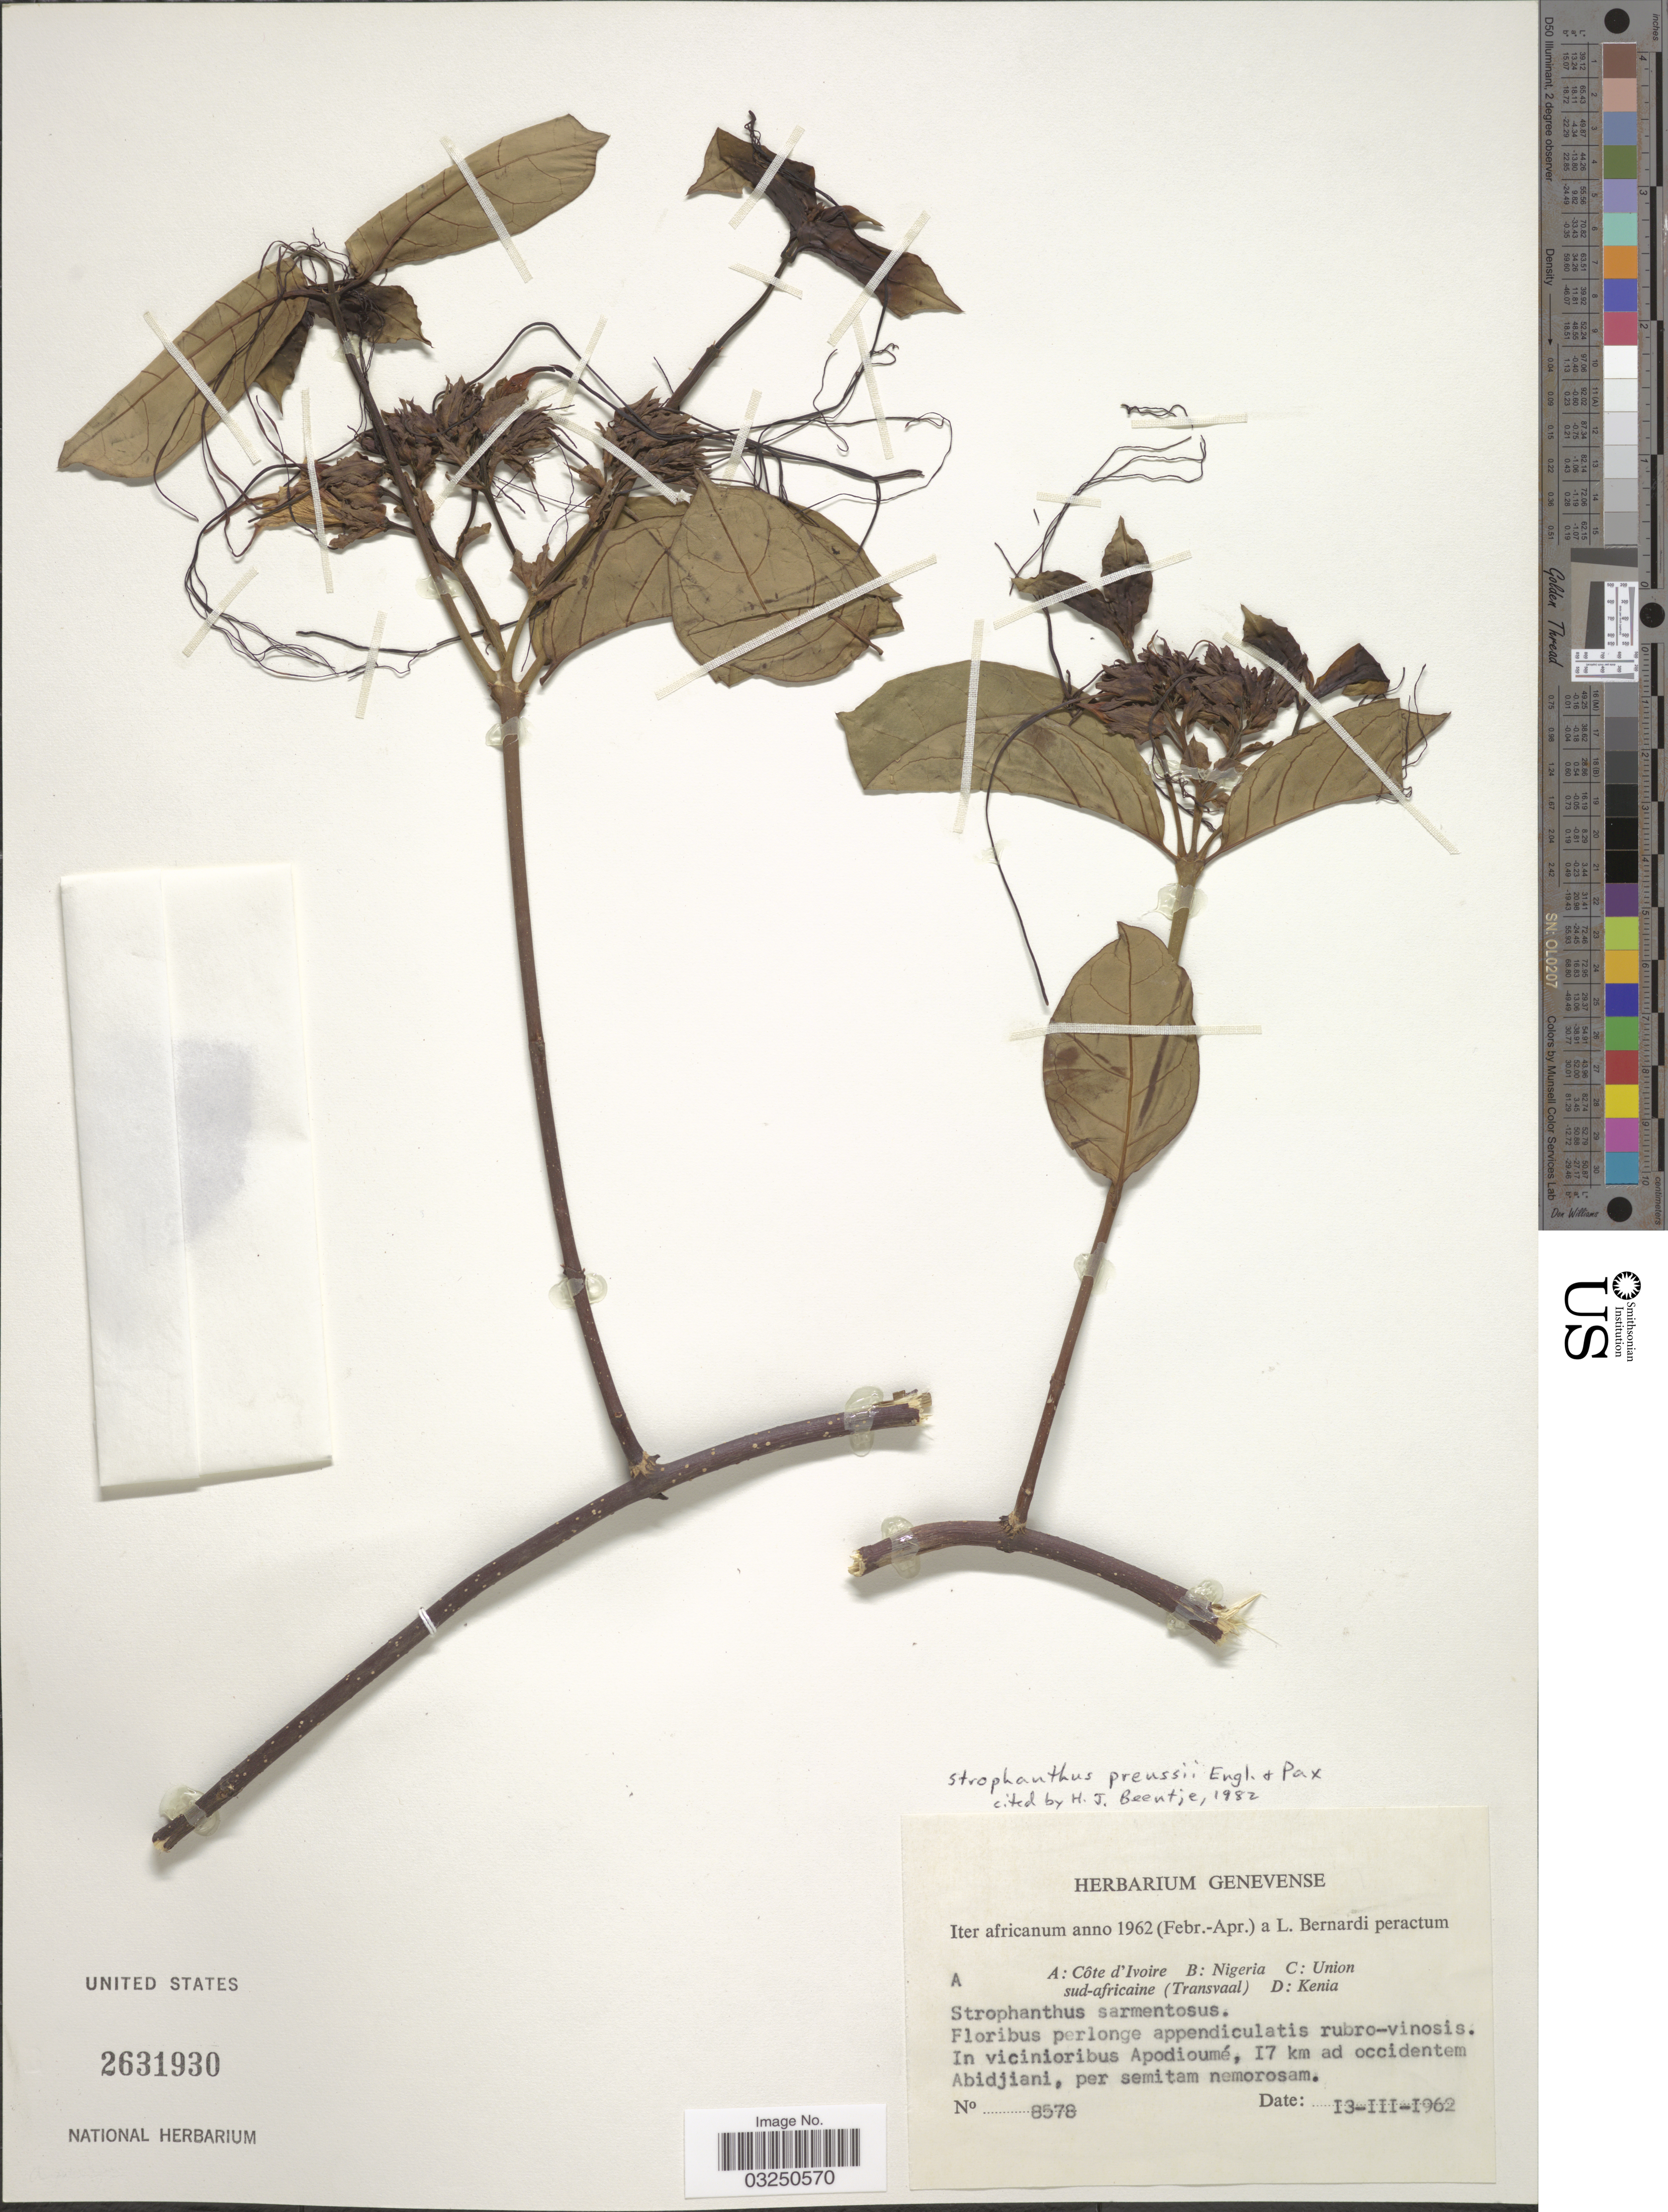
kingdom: Plantae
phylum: Tracheophyta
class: Magnoliopsida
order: Gentianales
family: Apocynaceae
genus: Strophanthus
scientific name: Strophanthus preussii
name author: Engl. & Pax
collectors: L. Bernardi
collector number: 8578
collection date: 1962-03-13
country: Ivory Coast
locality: In vicinioribus Apodioumé, 17 km ad occidentem Abidjiani.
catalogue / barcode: US 2631930